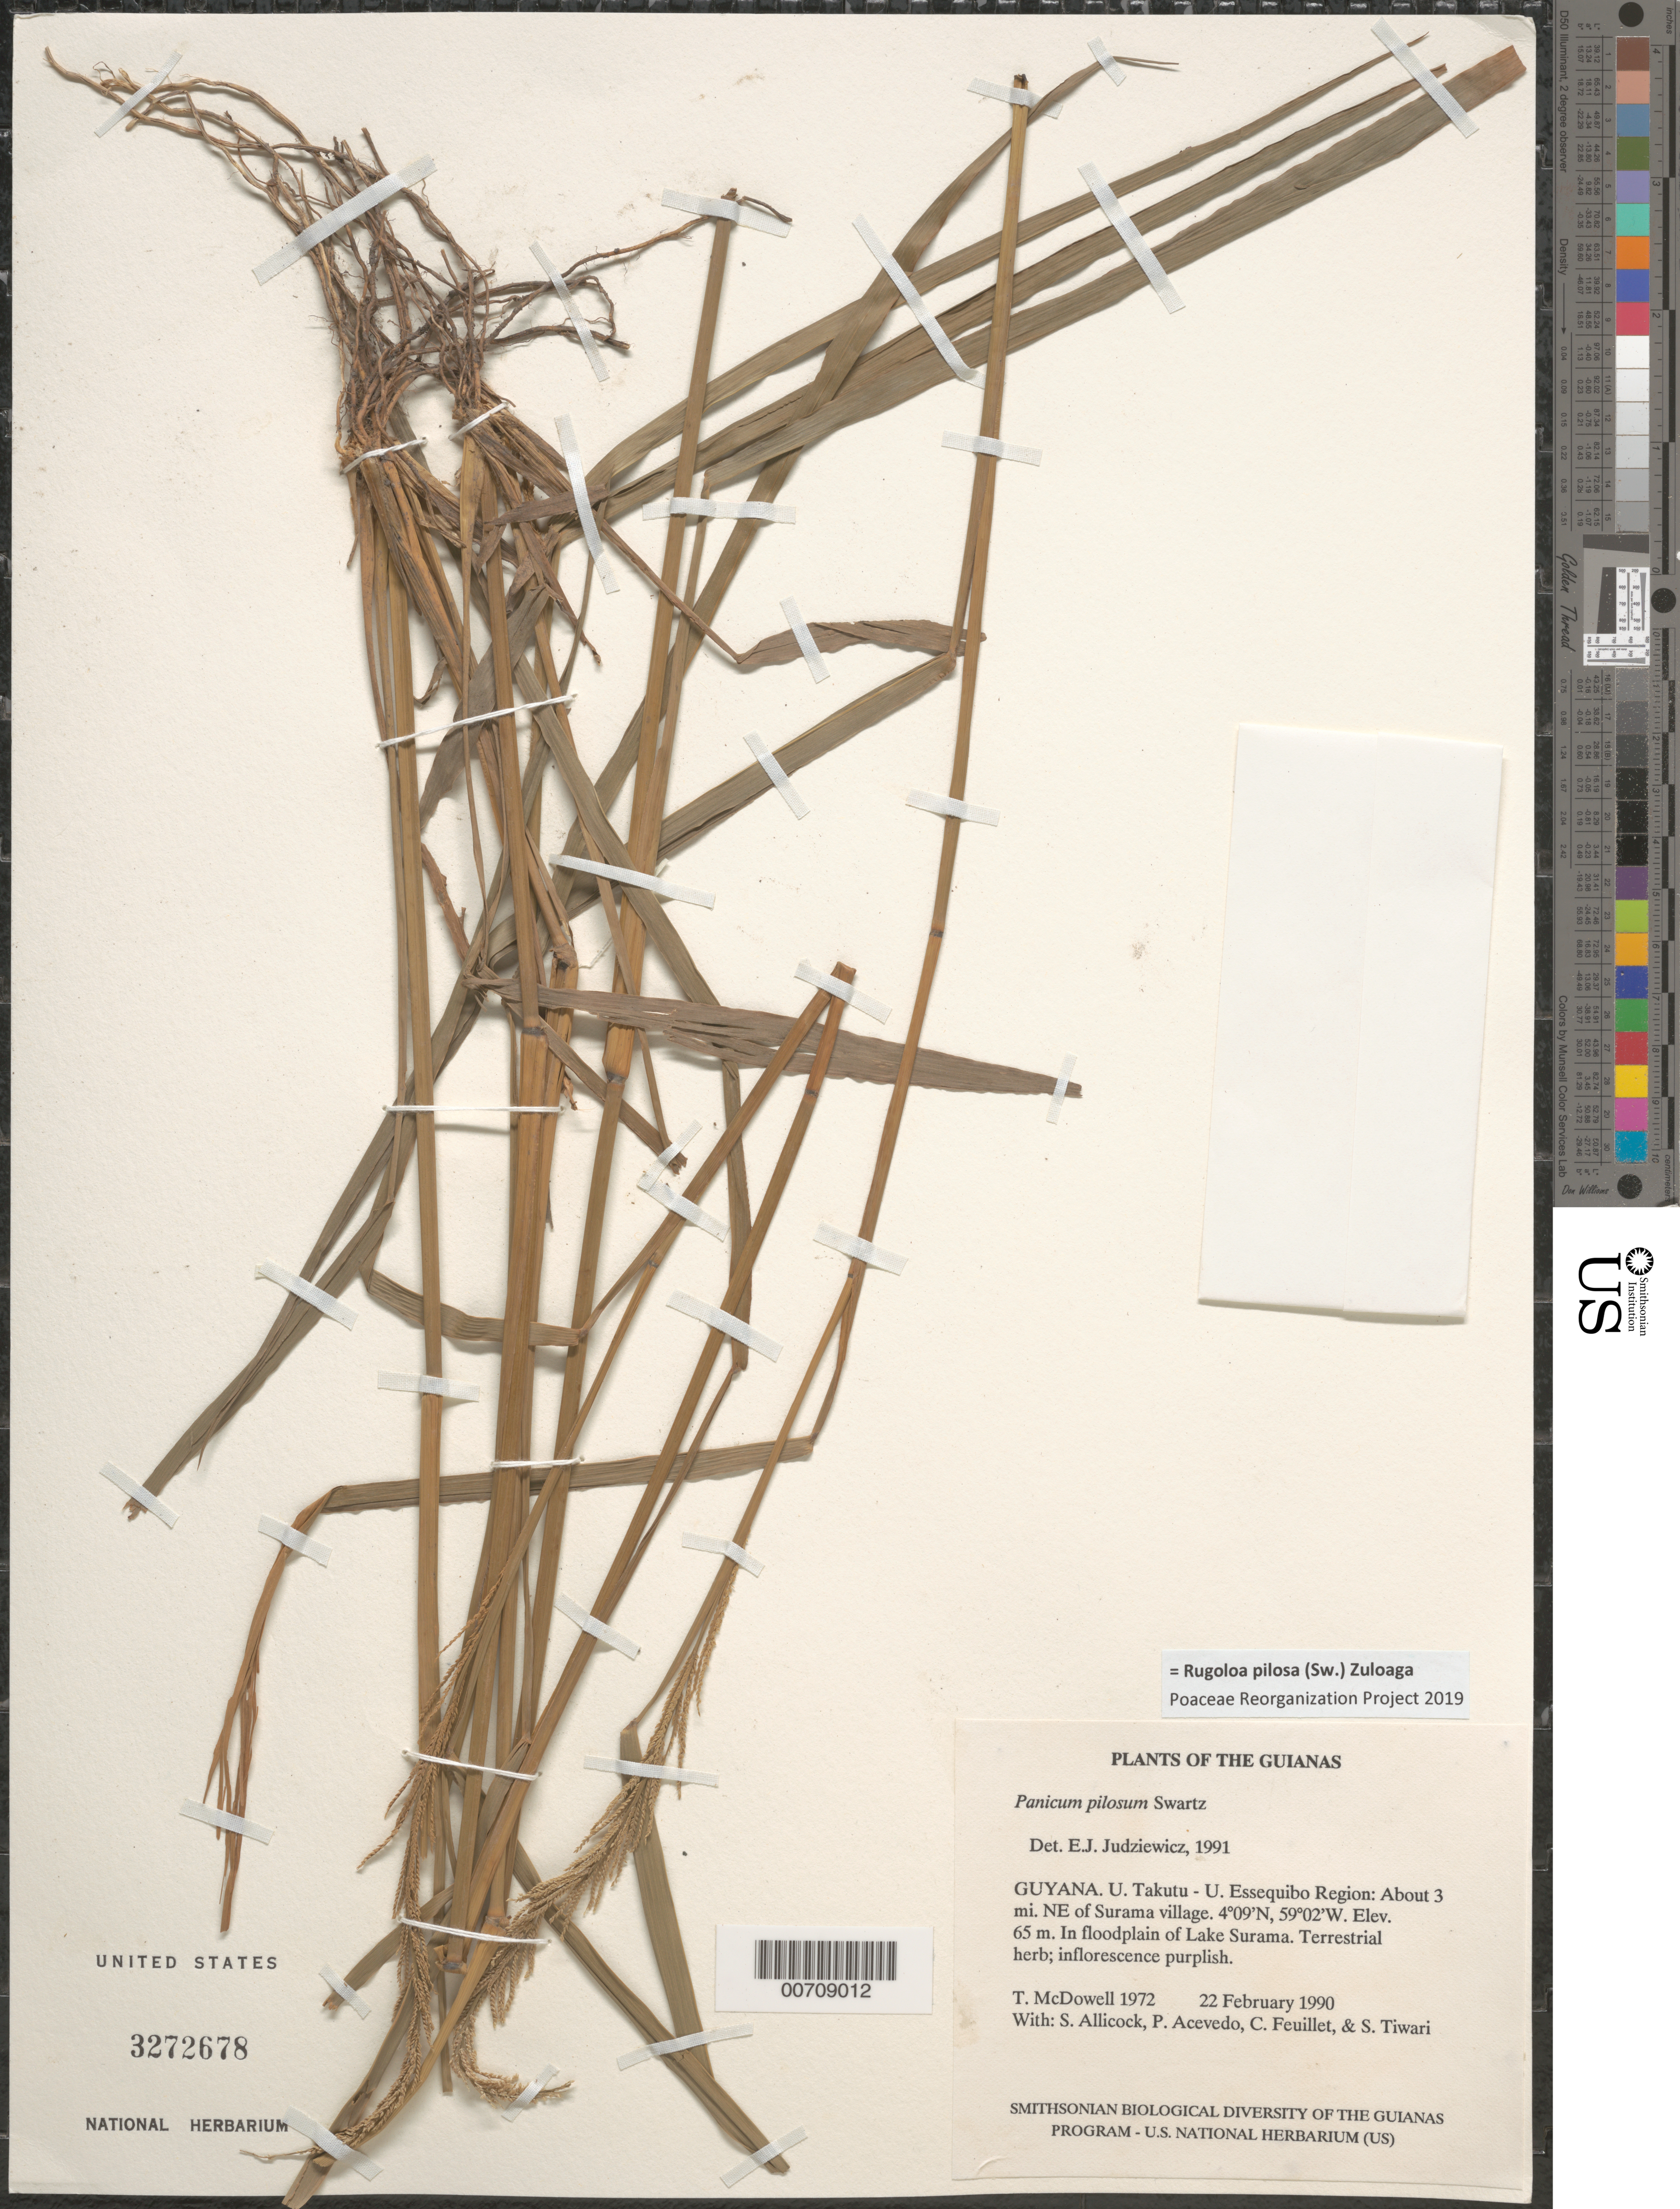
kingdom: Plantae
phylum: Tracheophyta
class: Liliopsida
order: Poales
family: Poaceae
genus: Panicum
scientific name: Panicum pilosum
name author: Sw.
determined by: Judziewicz, E. J.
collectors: T. McDowell, S. Allicock, P. Acevedo-Rodr., C. Feuillet & S. Tiwari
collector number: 1972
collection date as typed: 22 February 1990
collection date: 1990-02-22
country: Guyana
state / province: U. Takutu-U. Essequibo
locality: About 3 mi. NE of Surama village, near eastern end of Lake Surama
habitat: Woods and scrub besides lake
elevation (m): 65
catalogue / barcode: US 3272678